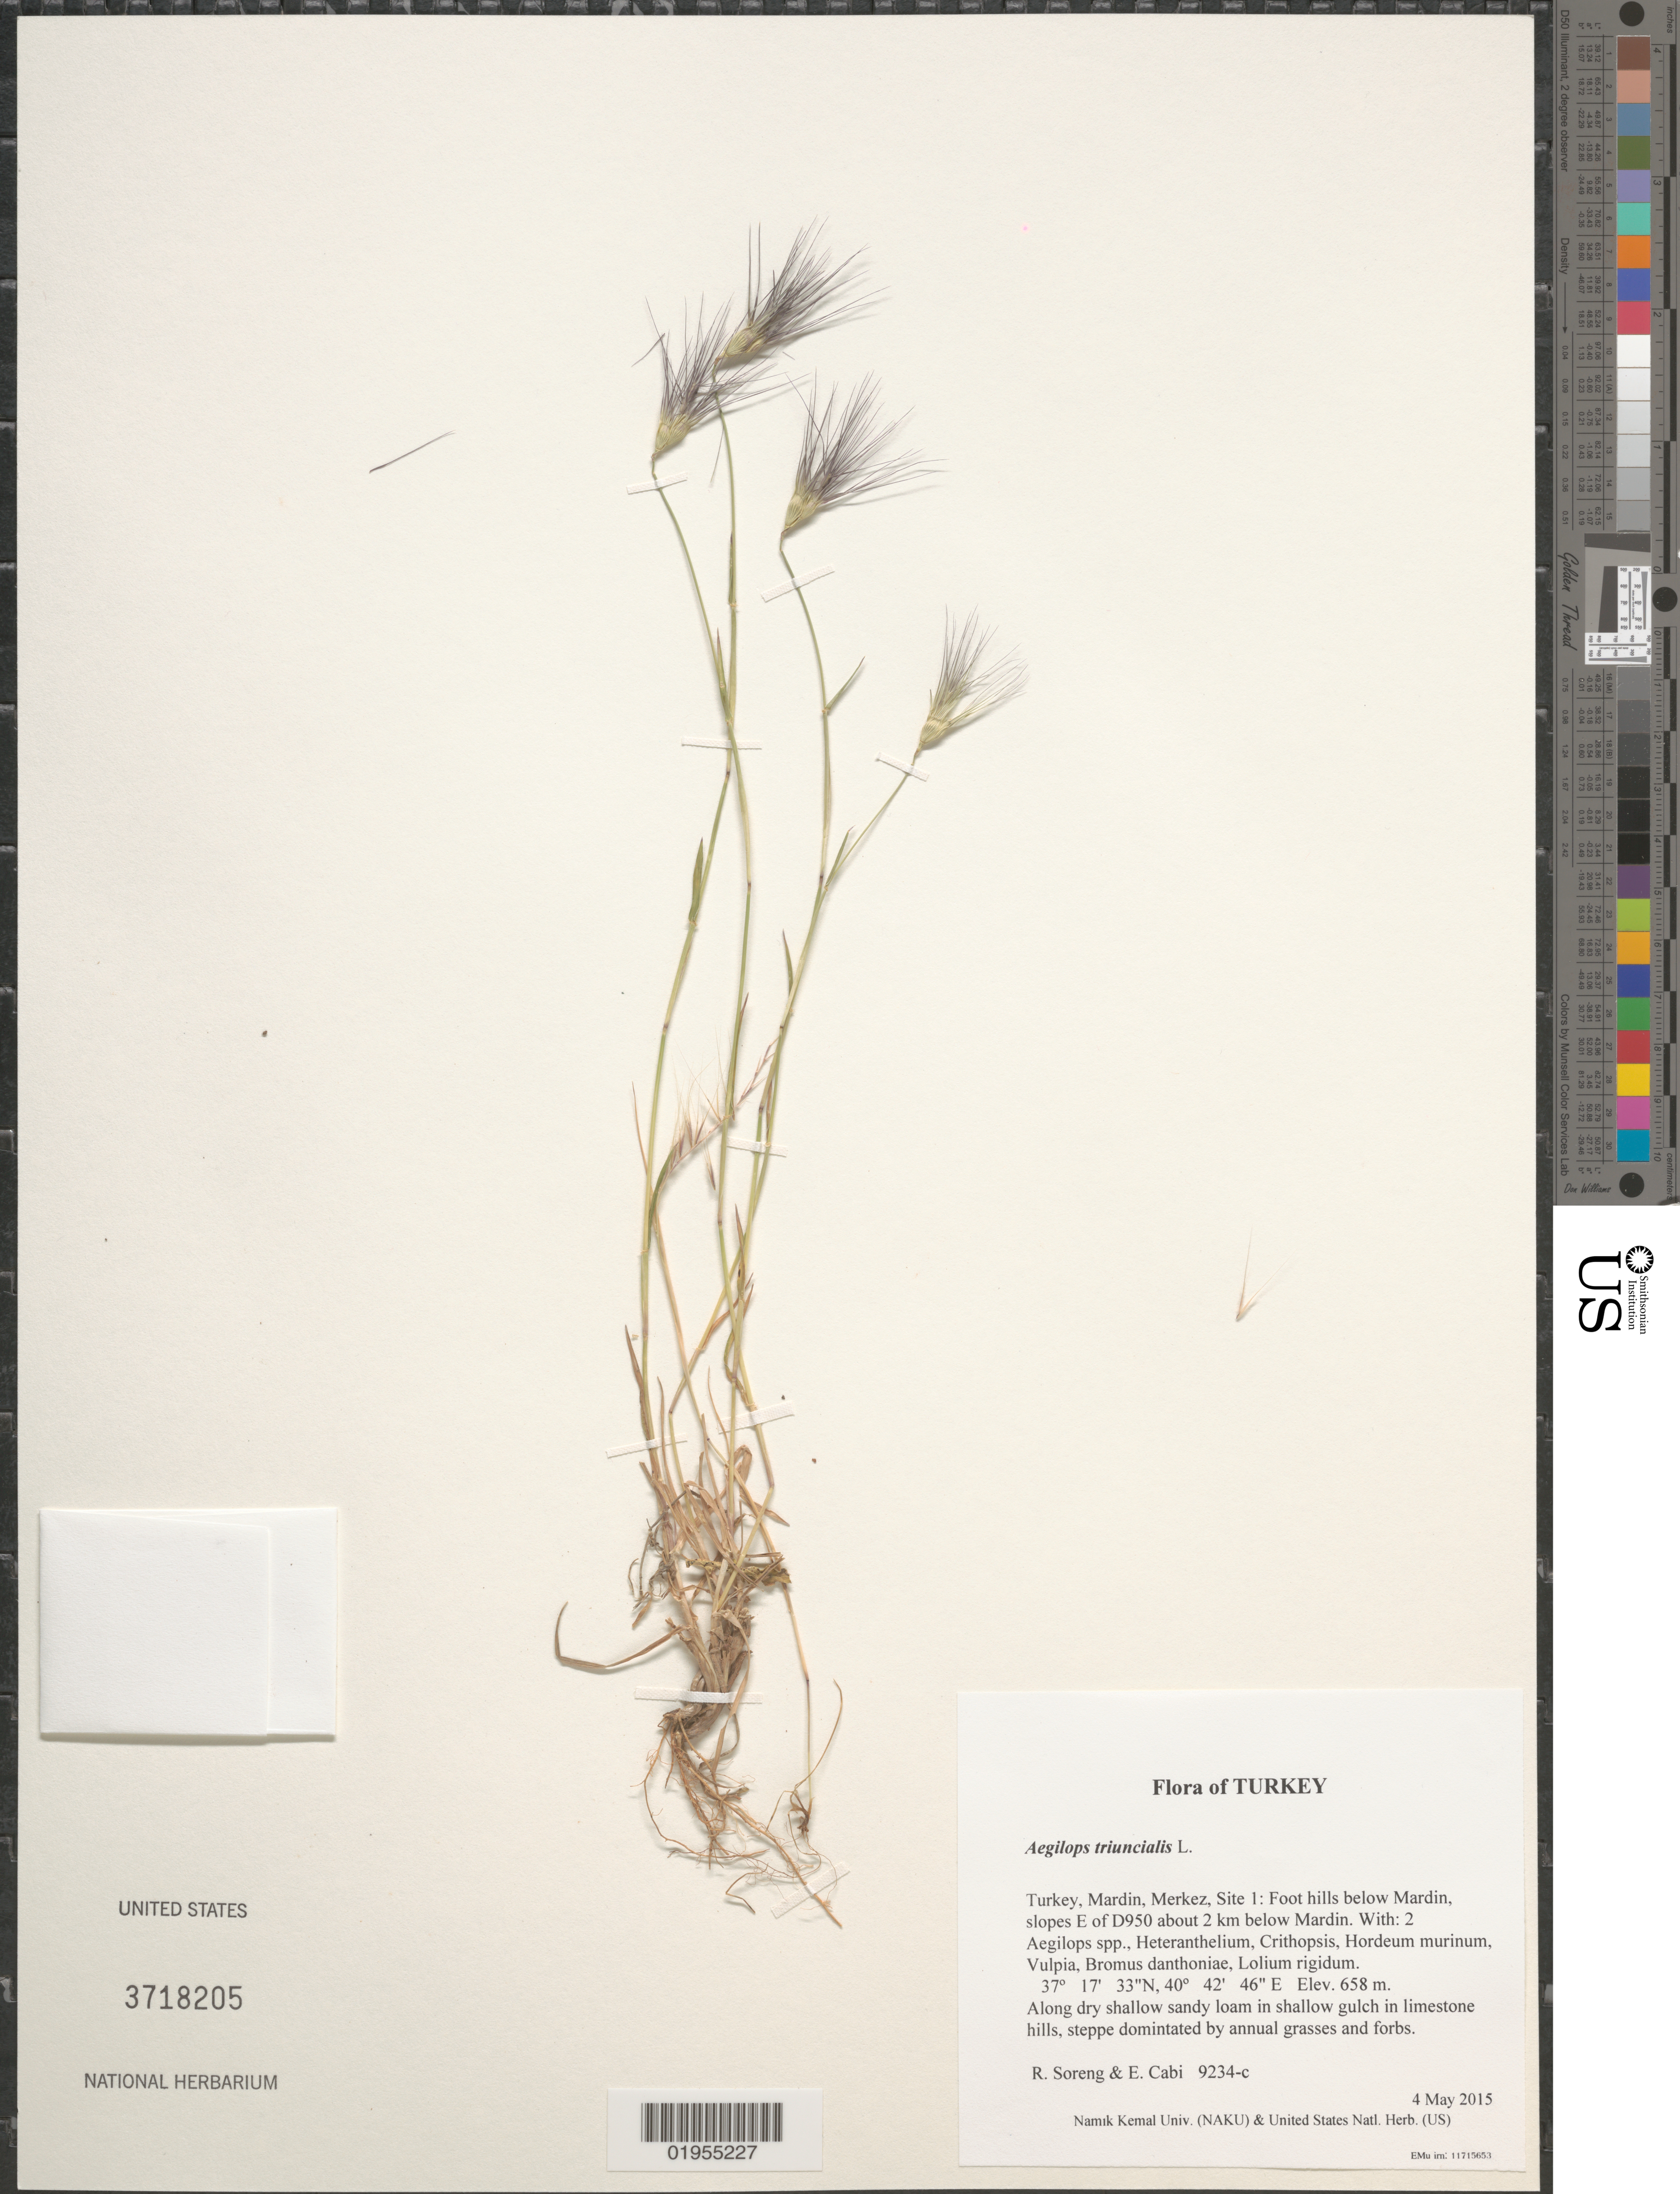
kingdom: Plantae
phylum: Tracheophyta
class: Liliopsida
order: Poales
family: Poaceae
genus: Aegilops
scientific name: Aegilops triuncialis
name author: L.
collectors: R. J. Soreng & E. Cabi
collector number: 9234-c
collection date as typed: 2015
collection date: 2015-05-04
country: Turkey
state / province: Mardin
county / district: Merkez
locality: Site 1: Foot hills below Mardin, slopes E of D950 about 2 km below Mardin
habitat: Along dry shallow sandy loam in shallow gulch in limestone hills, steppe domintated by annual grasses and forbs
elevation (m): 658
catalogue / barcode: US 3718205